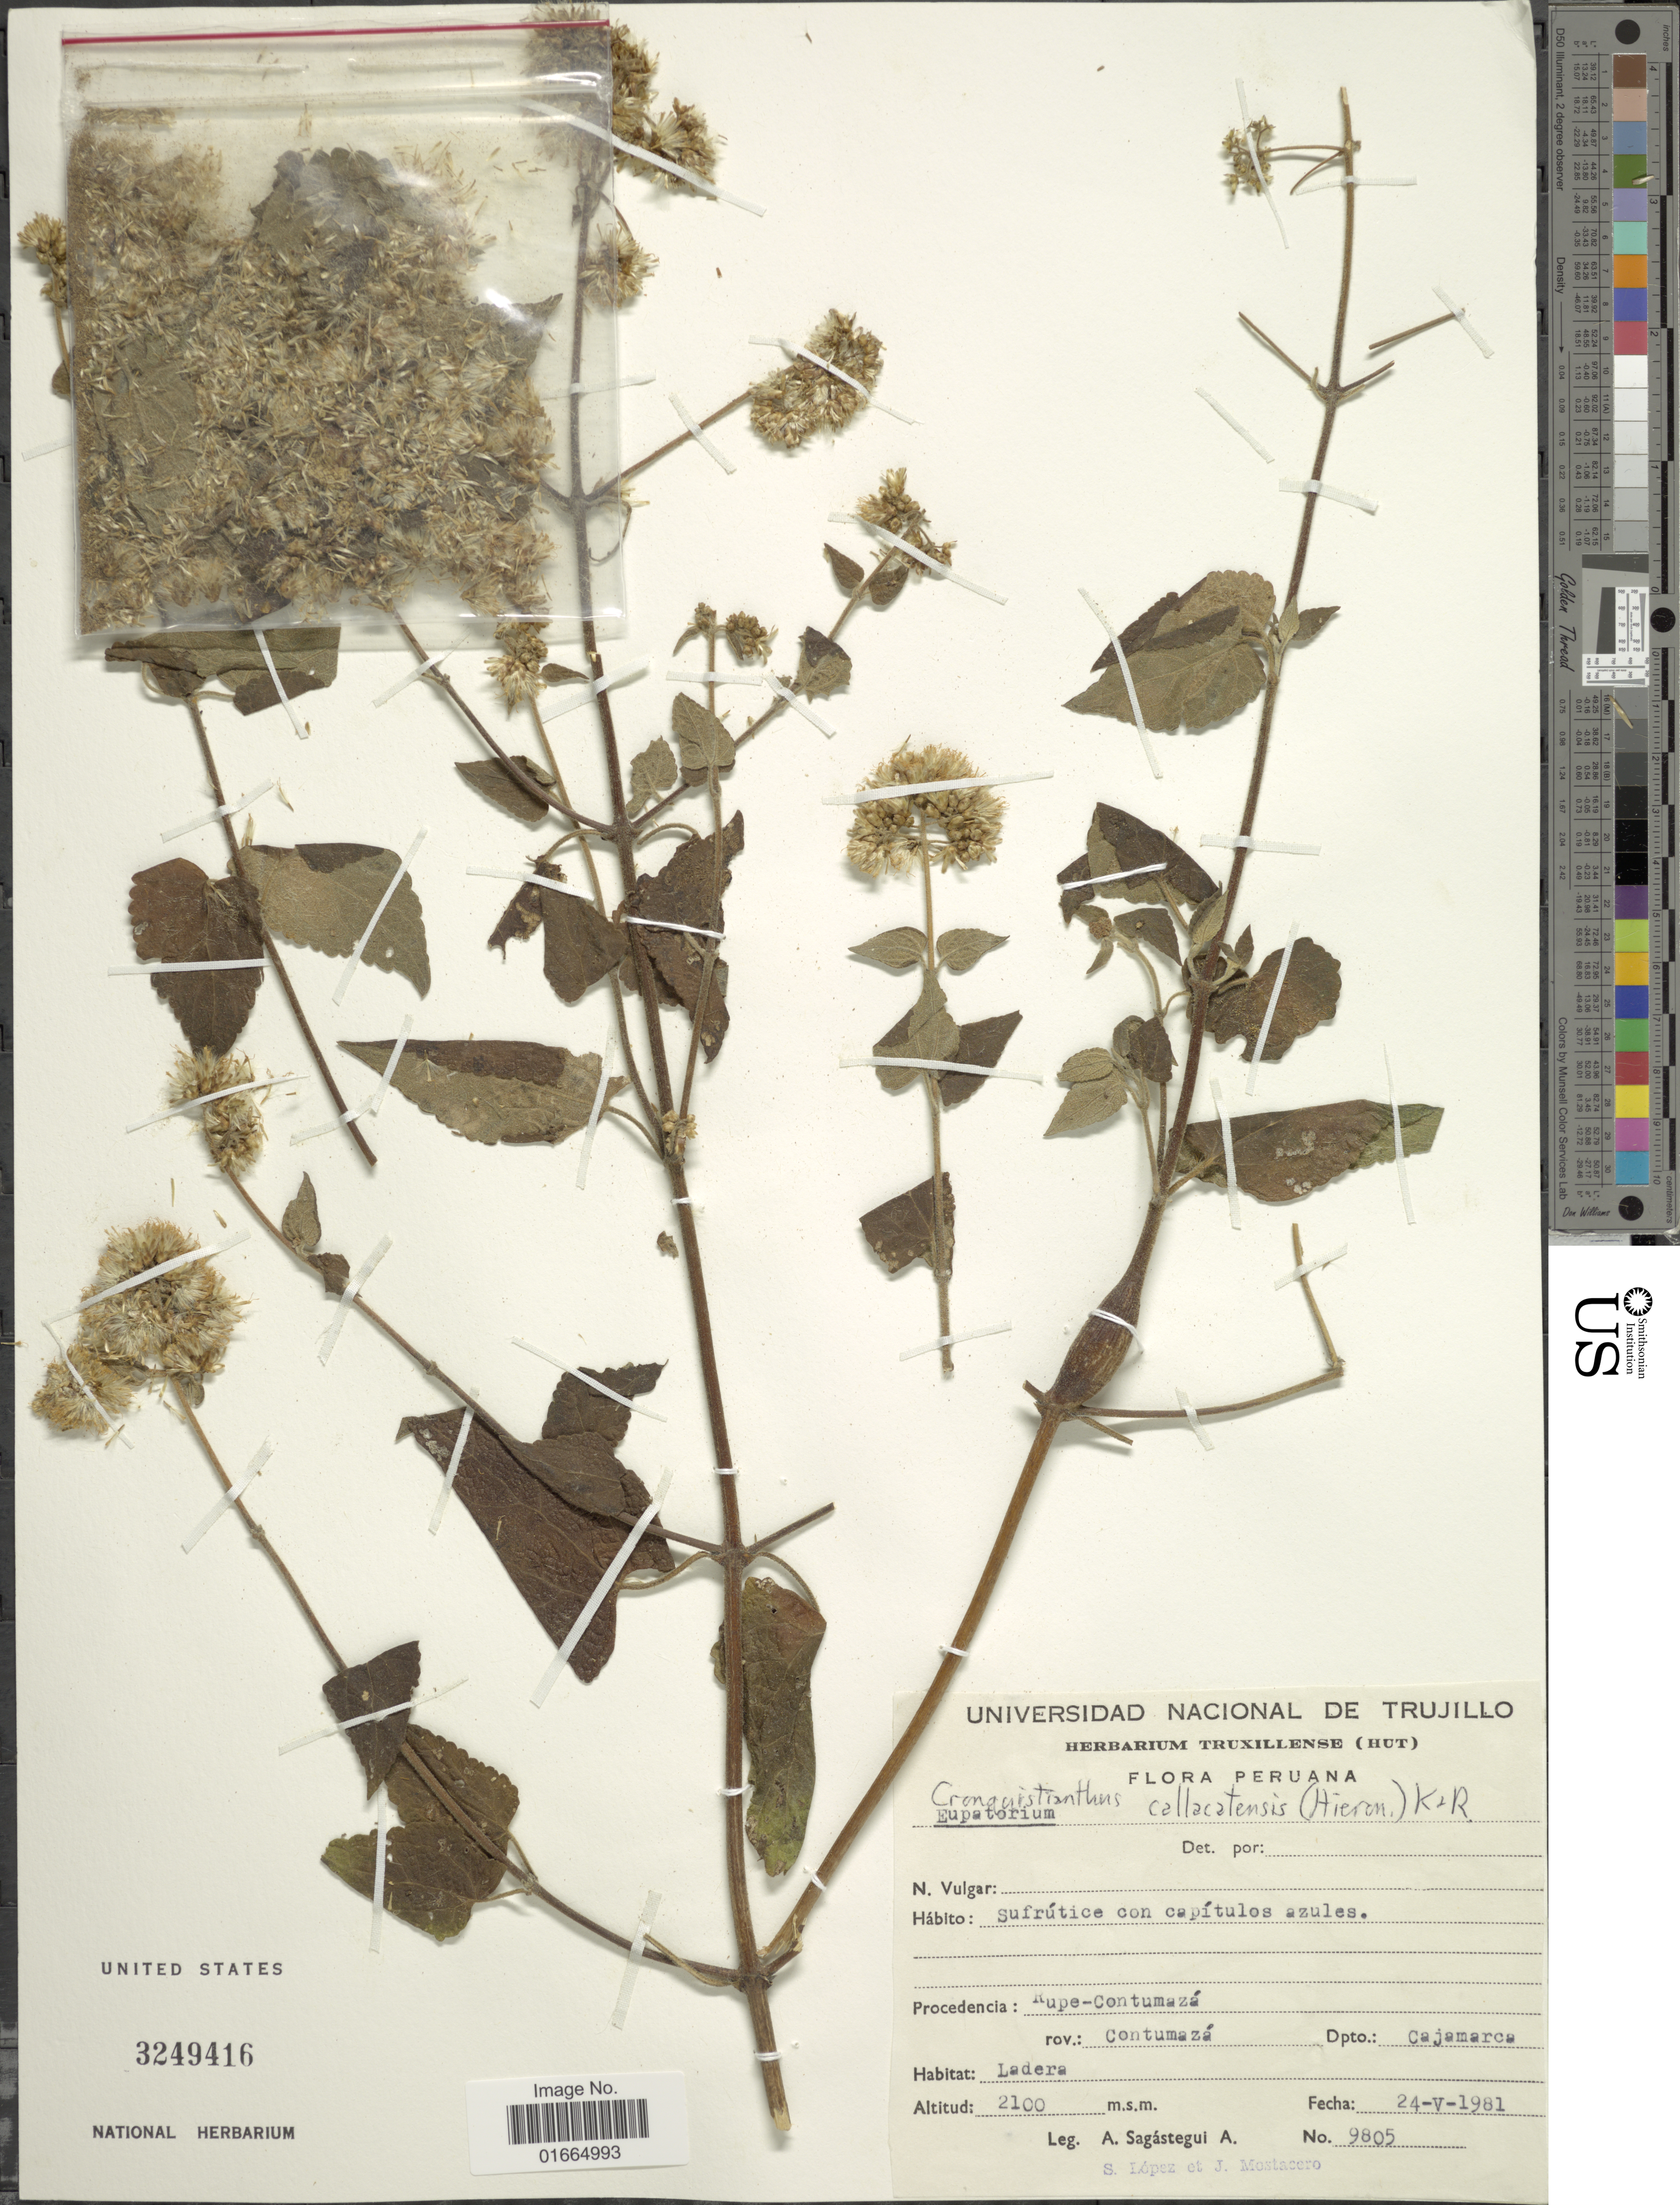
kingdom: Plantae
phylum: Tracheophyta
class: Magnoliopsida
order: Asterales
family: Asteraceae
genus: Cronquistianthus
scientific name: Cronquistianthus callacatensis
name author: (Hieron.) R.M. King & H. Rob.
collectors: A. Sagástegui A., S. Lopez & J. Mostacero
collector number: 9805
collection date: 1981-05-24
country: Peru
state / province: Cajamarca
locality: Rupe-Contumazá. Prov.: Contumazá. Dpto.: Cajamarca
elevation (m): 2100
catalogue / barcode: US 3249416